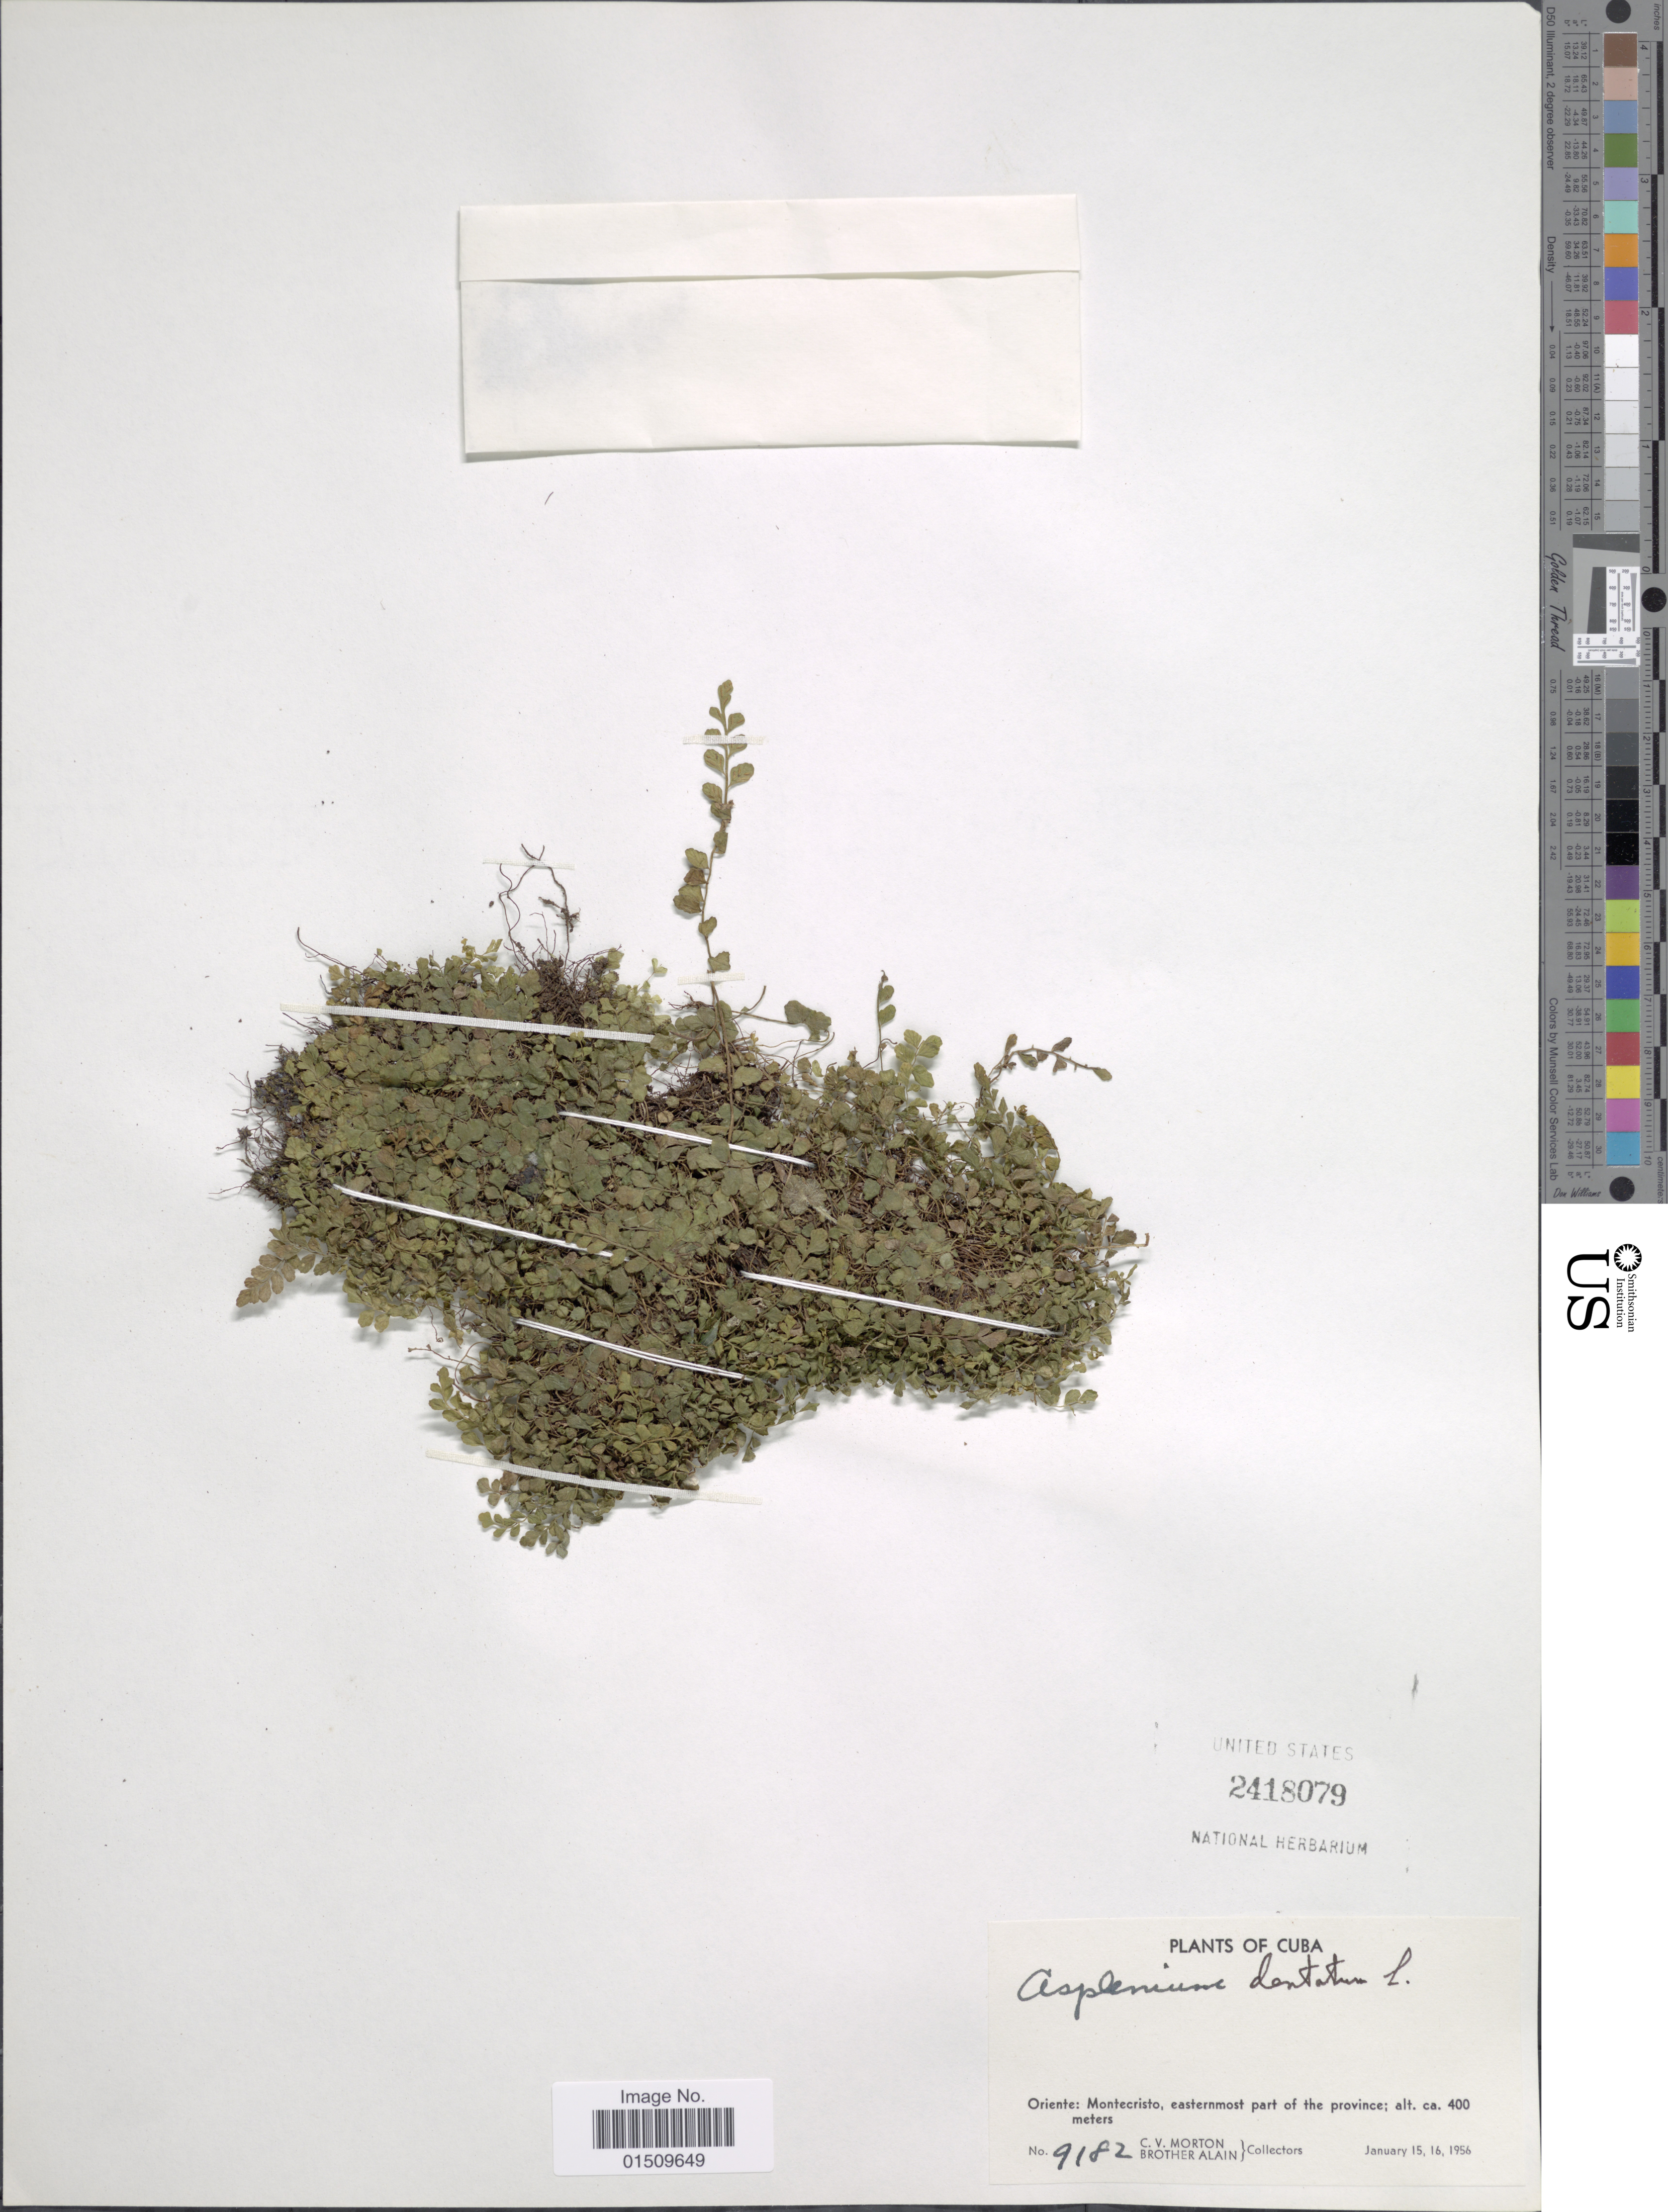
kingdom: Plantae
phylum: Tracheophyta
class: Polypodiopsida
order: Polypodiales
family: Aspleniaceae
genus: Asplenium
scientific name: Asplenium trichomanes-dentatum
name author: L.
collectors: C. V. Morton & A. H. Liogier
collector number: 9182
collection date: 1956-01-15/1956-01-16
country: Cuba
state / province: Oriente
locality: Cuba, Montecristo, easternmost part of the province.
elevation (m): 400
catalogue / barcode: US 2418079